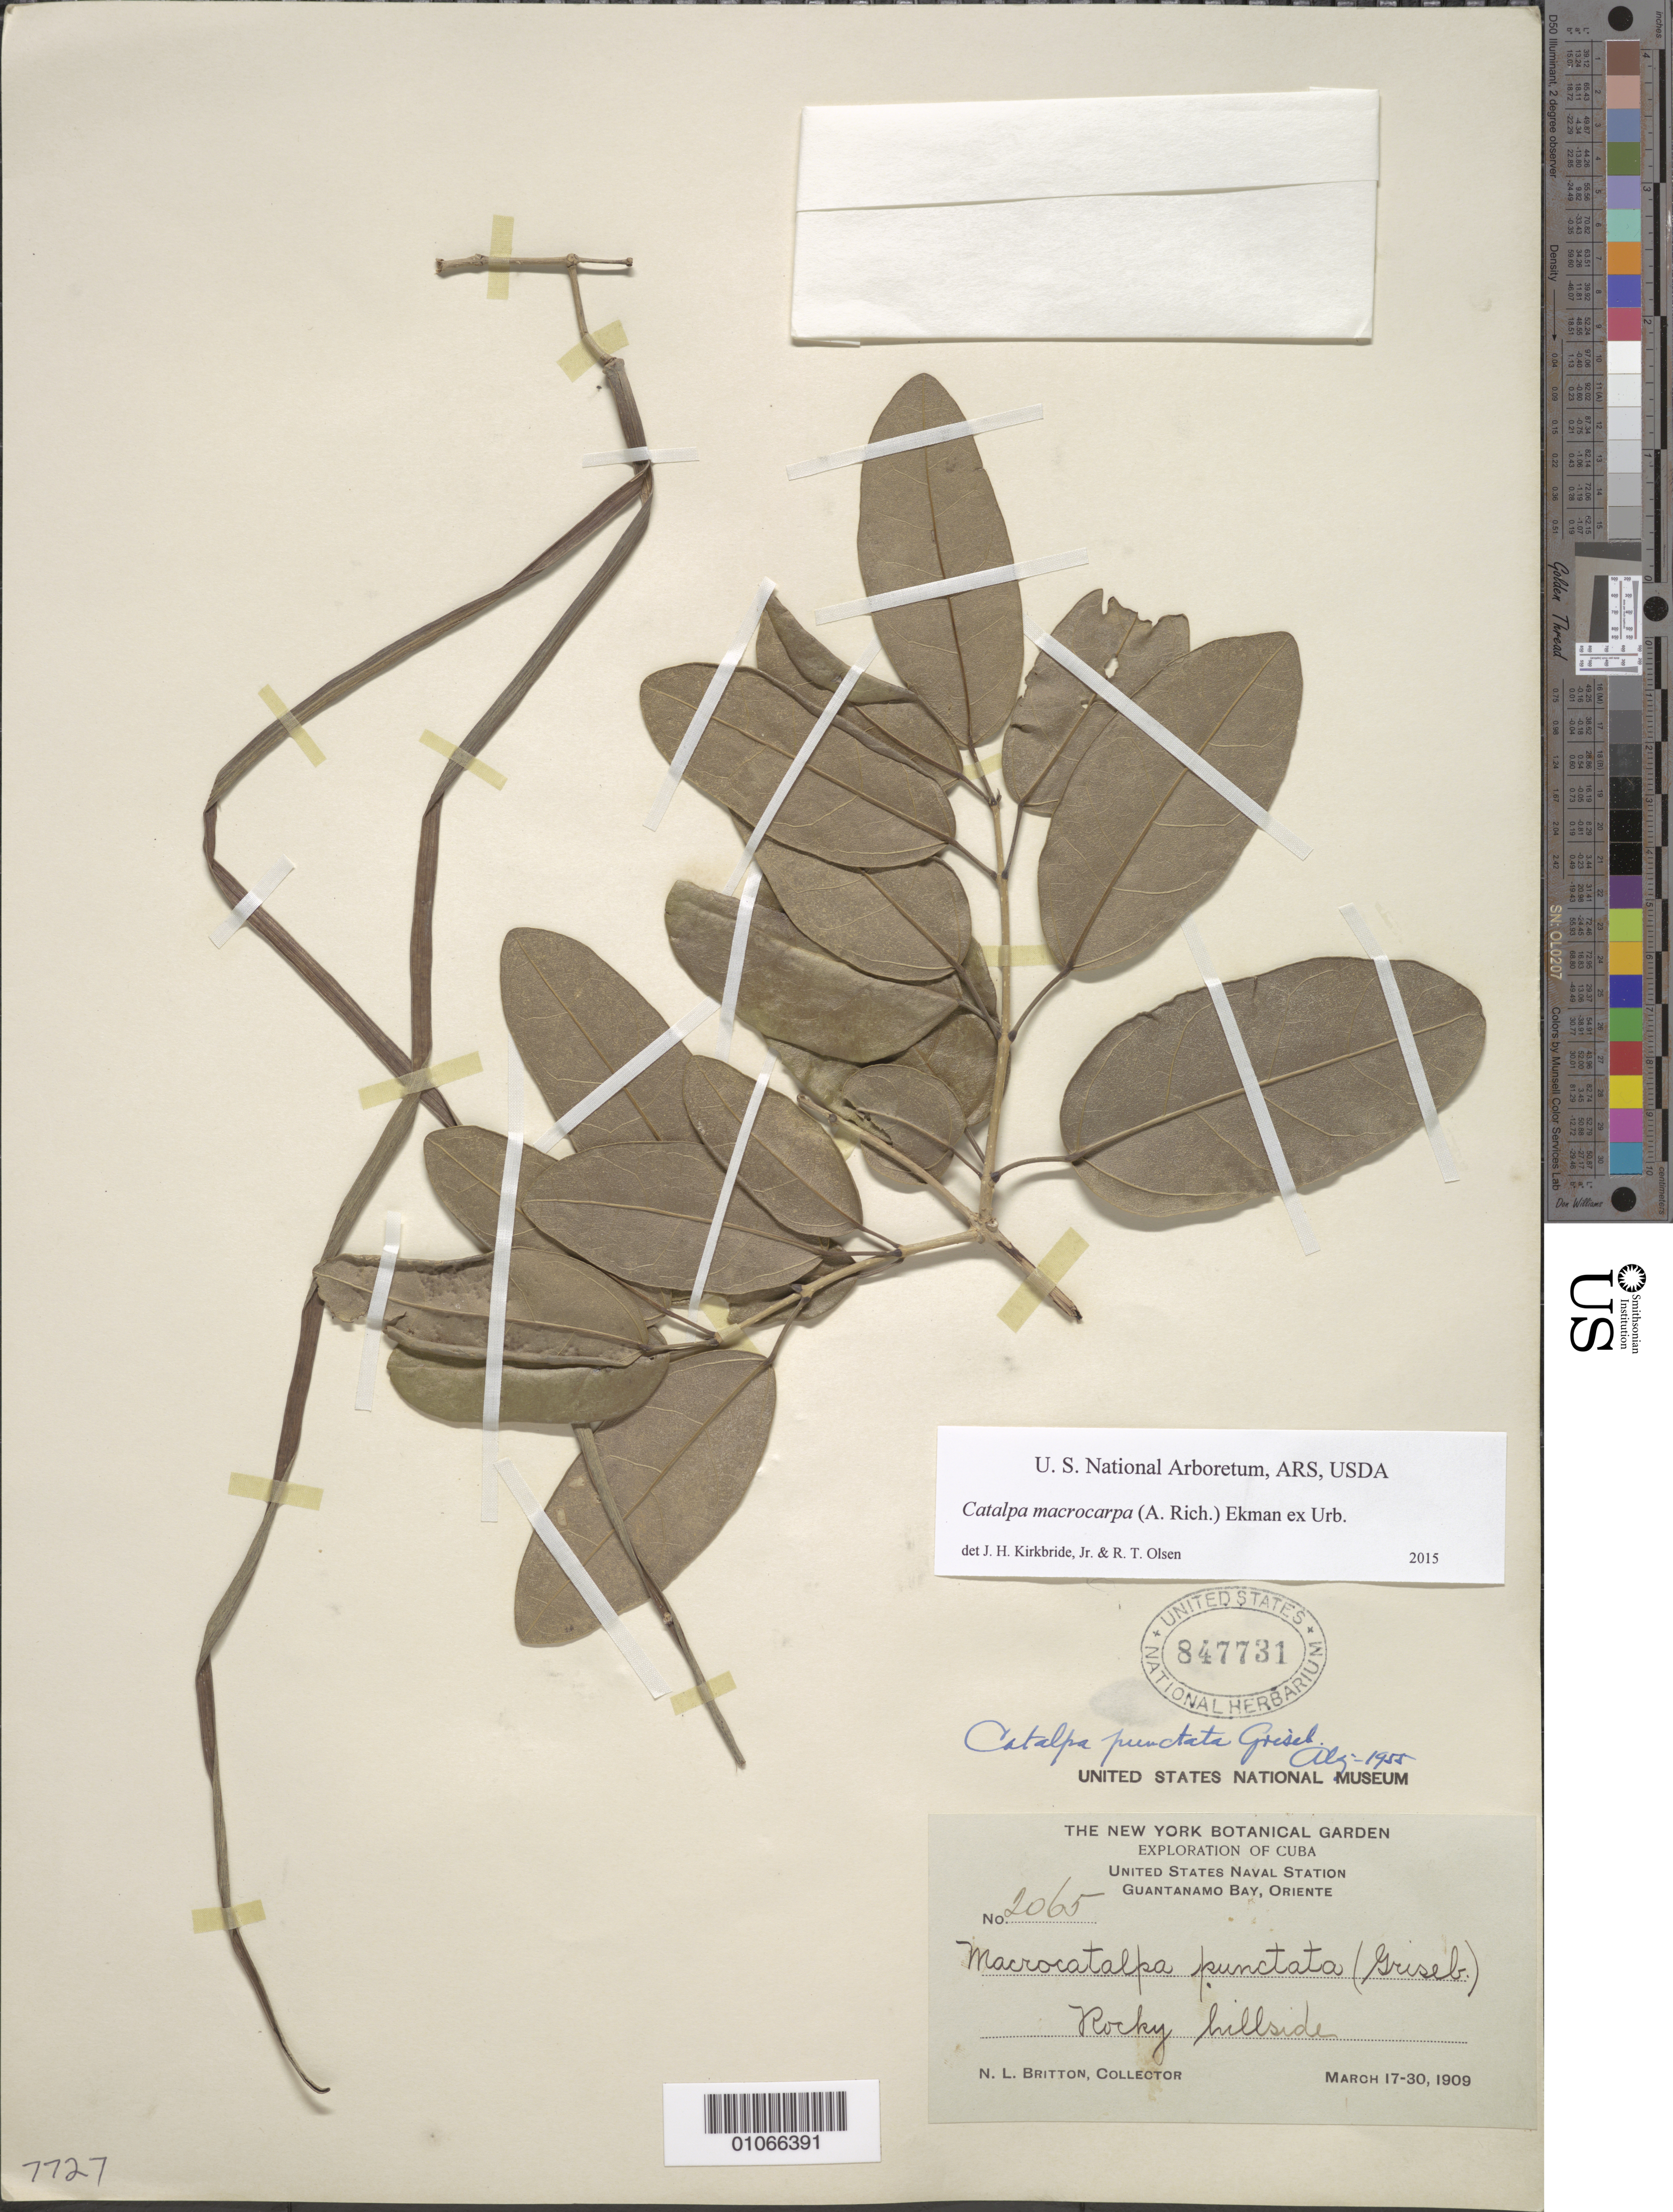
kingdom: Plantae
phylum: Tracheophyta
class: Magnoliopsida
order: Lamiales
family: Bignoniaceae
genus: Catalpa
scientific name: Catalpa punctata Griseb., nom. illeg.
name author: Griseb.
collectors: N. Britton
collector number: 2065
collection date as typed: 17 Mar 1909 to 30 Mar 1909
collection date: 1909-03-17/1909-03-30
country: Cuba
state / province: Guantanamo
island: Cuba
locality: Guantánamo Bay, rocky hillside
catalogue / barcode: US 847731